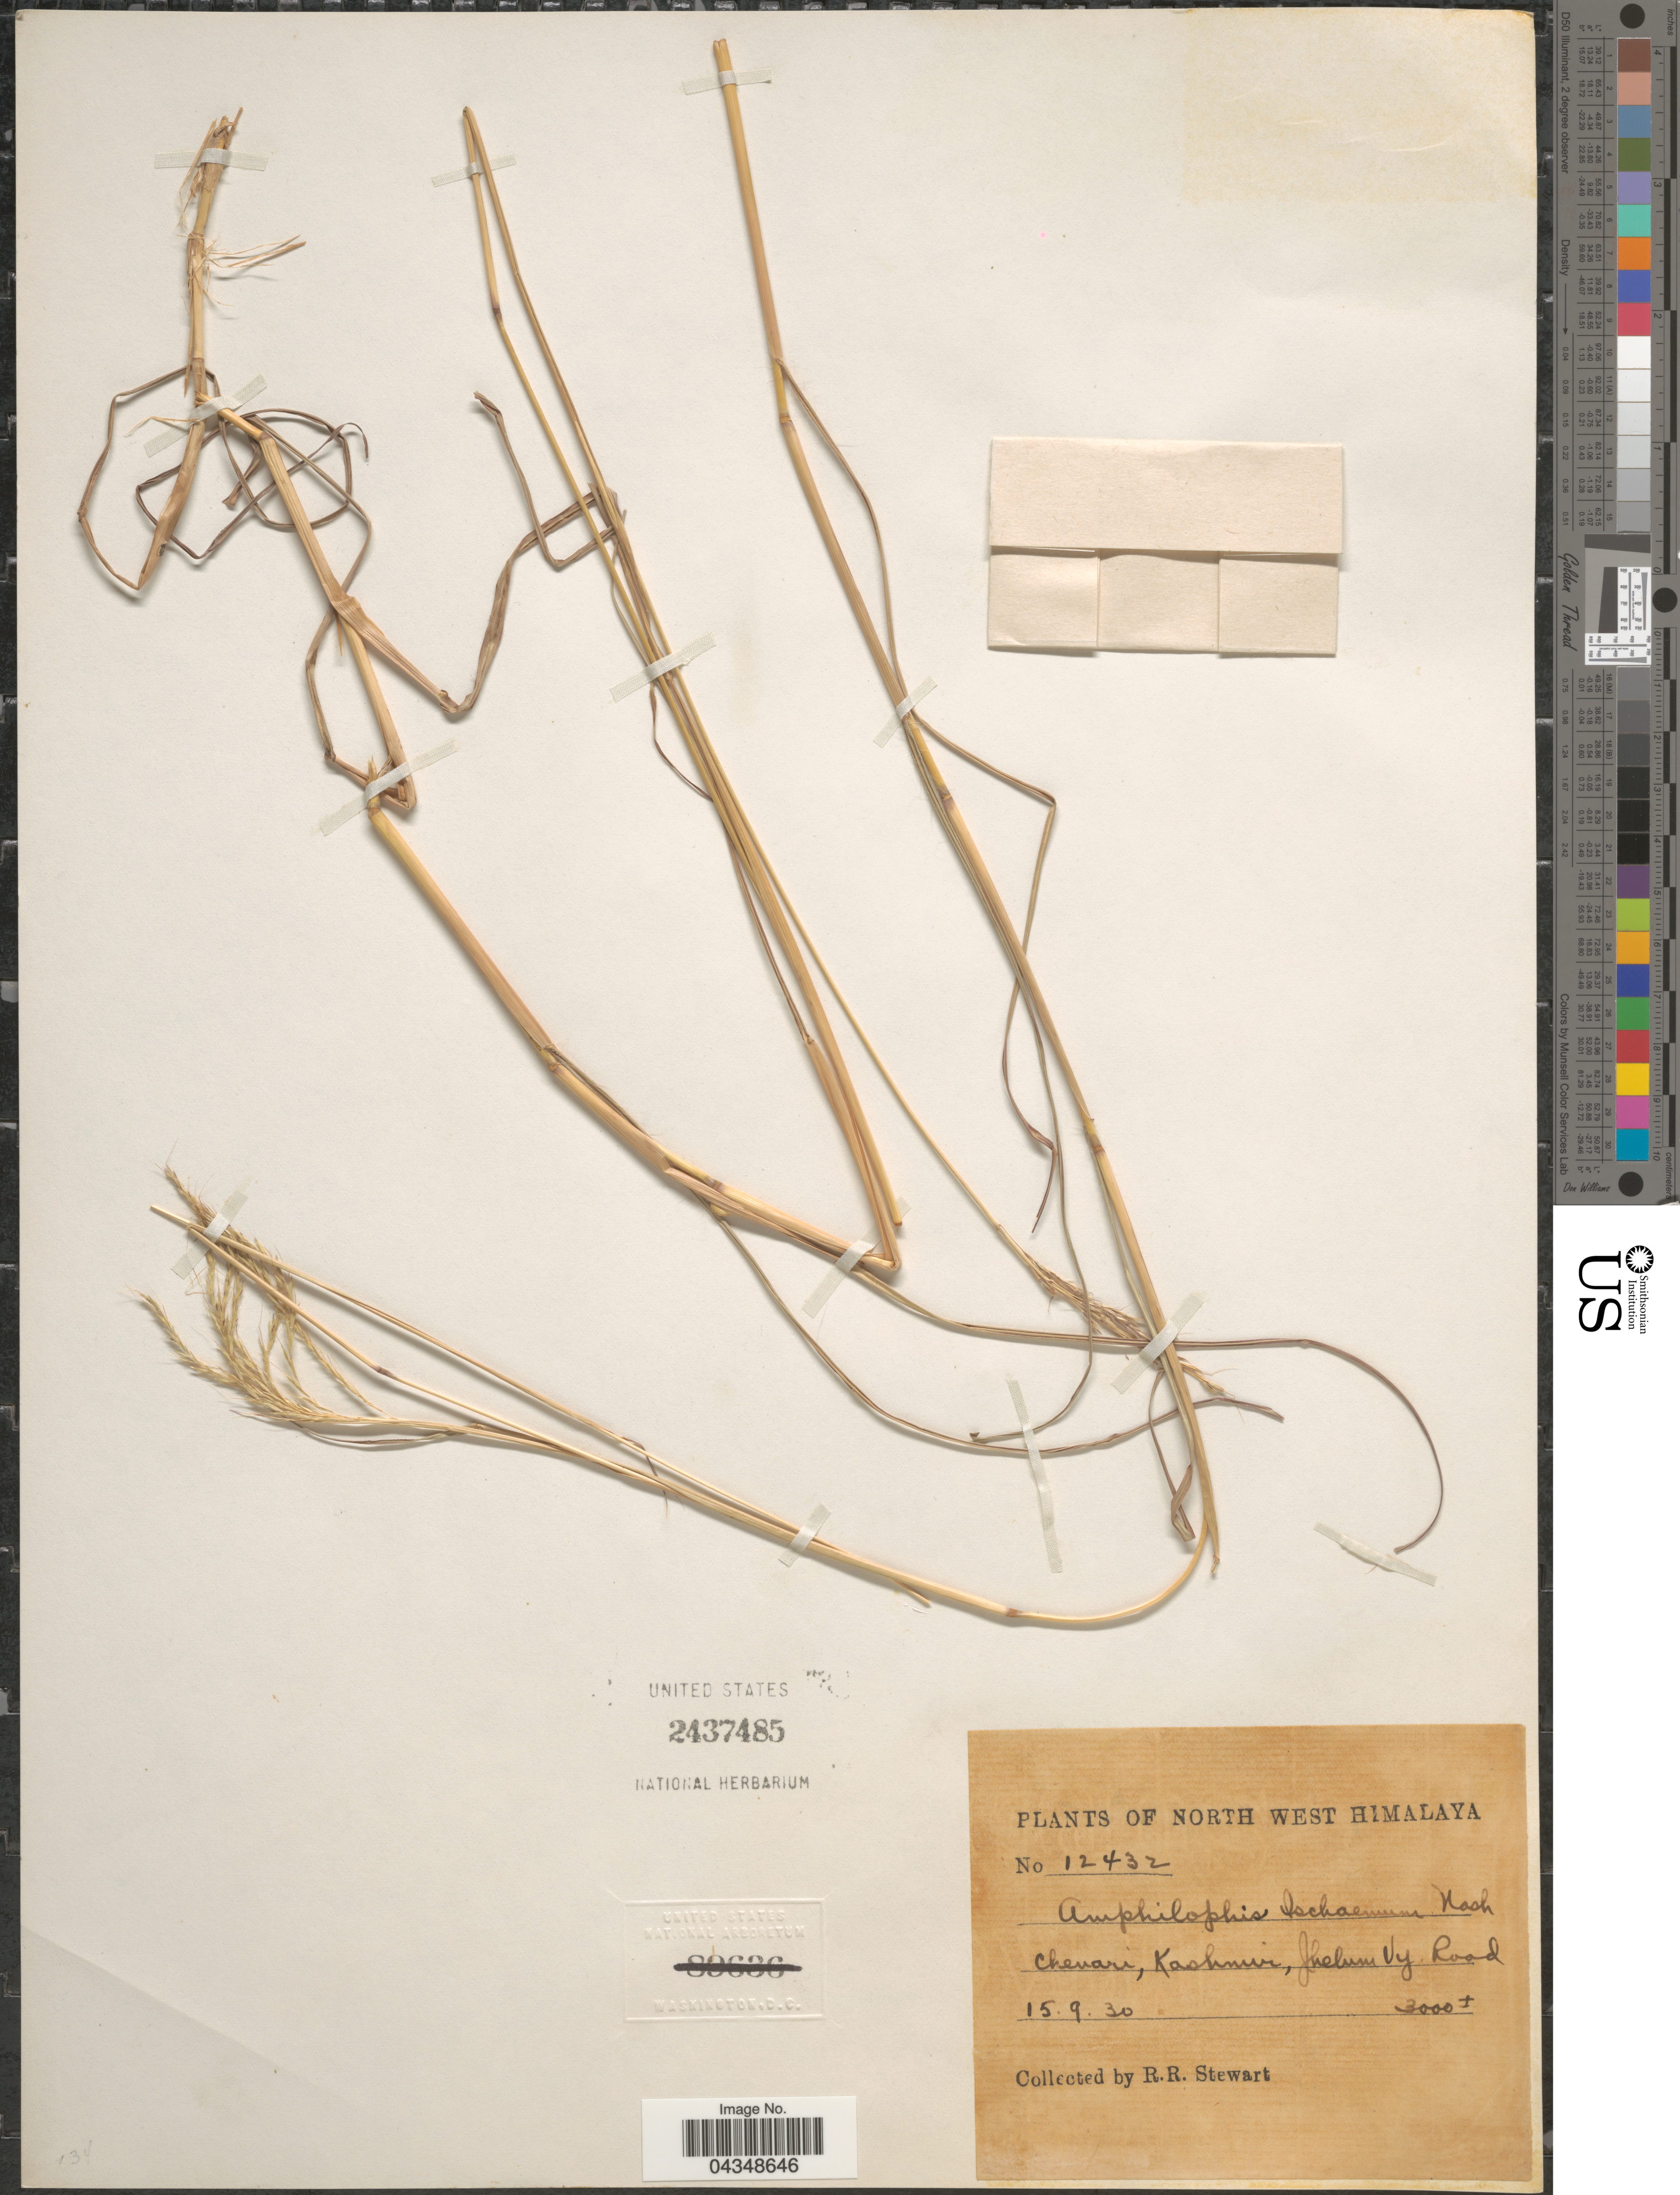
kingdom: Plantae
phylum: Tracheophyta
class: Liliopsida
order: Poales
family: Poaceae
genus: Bothriochloa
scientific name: Bothriochloa ischaemum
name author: (L.) Keng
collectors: R. Stewart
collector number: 12432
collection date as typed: Transcribed d/m/y: 15/9/30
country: India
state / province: Jammu and Kashmir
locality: North West Himalaya. Chenari, Kashmir, Jhelum Vy Road.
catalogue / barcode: US 2437485